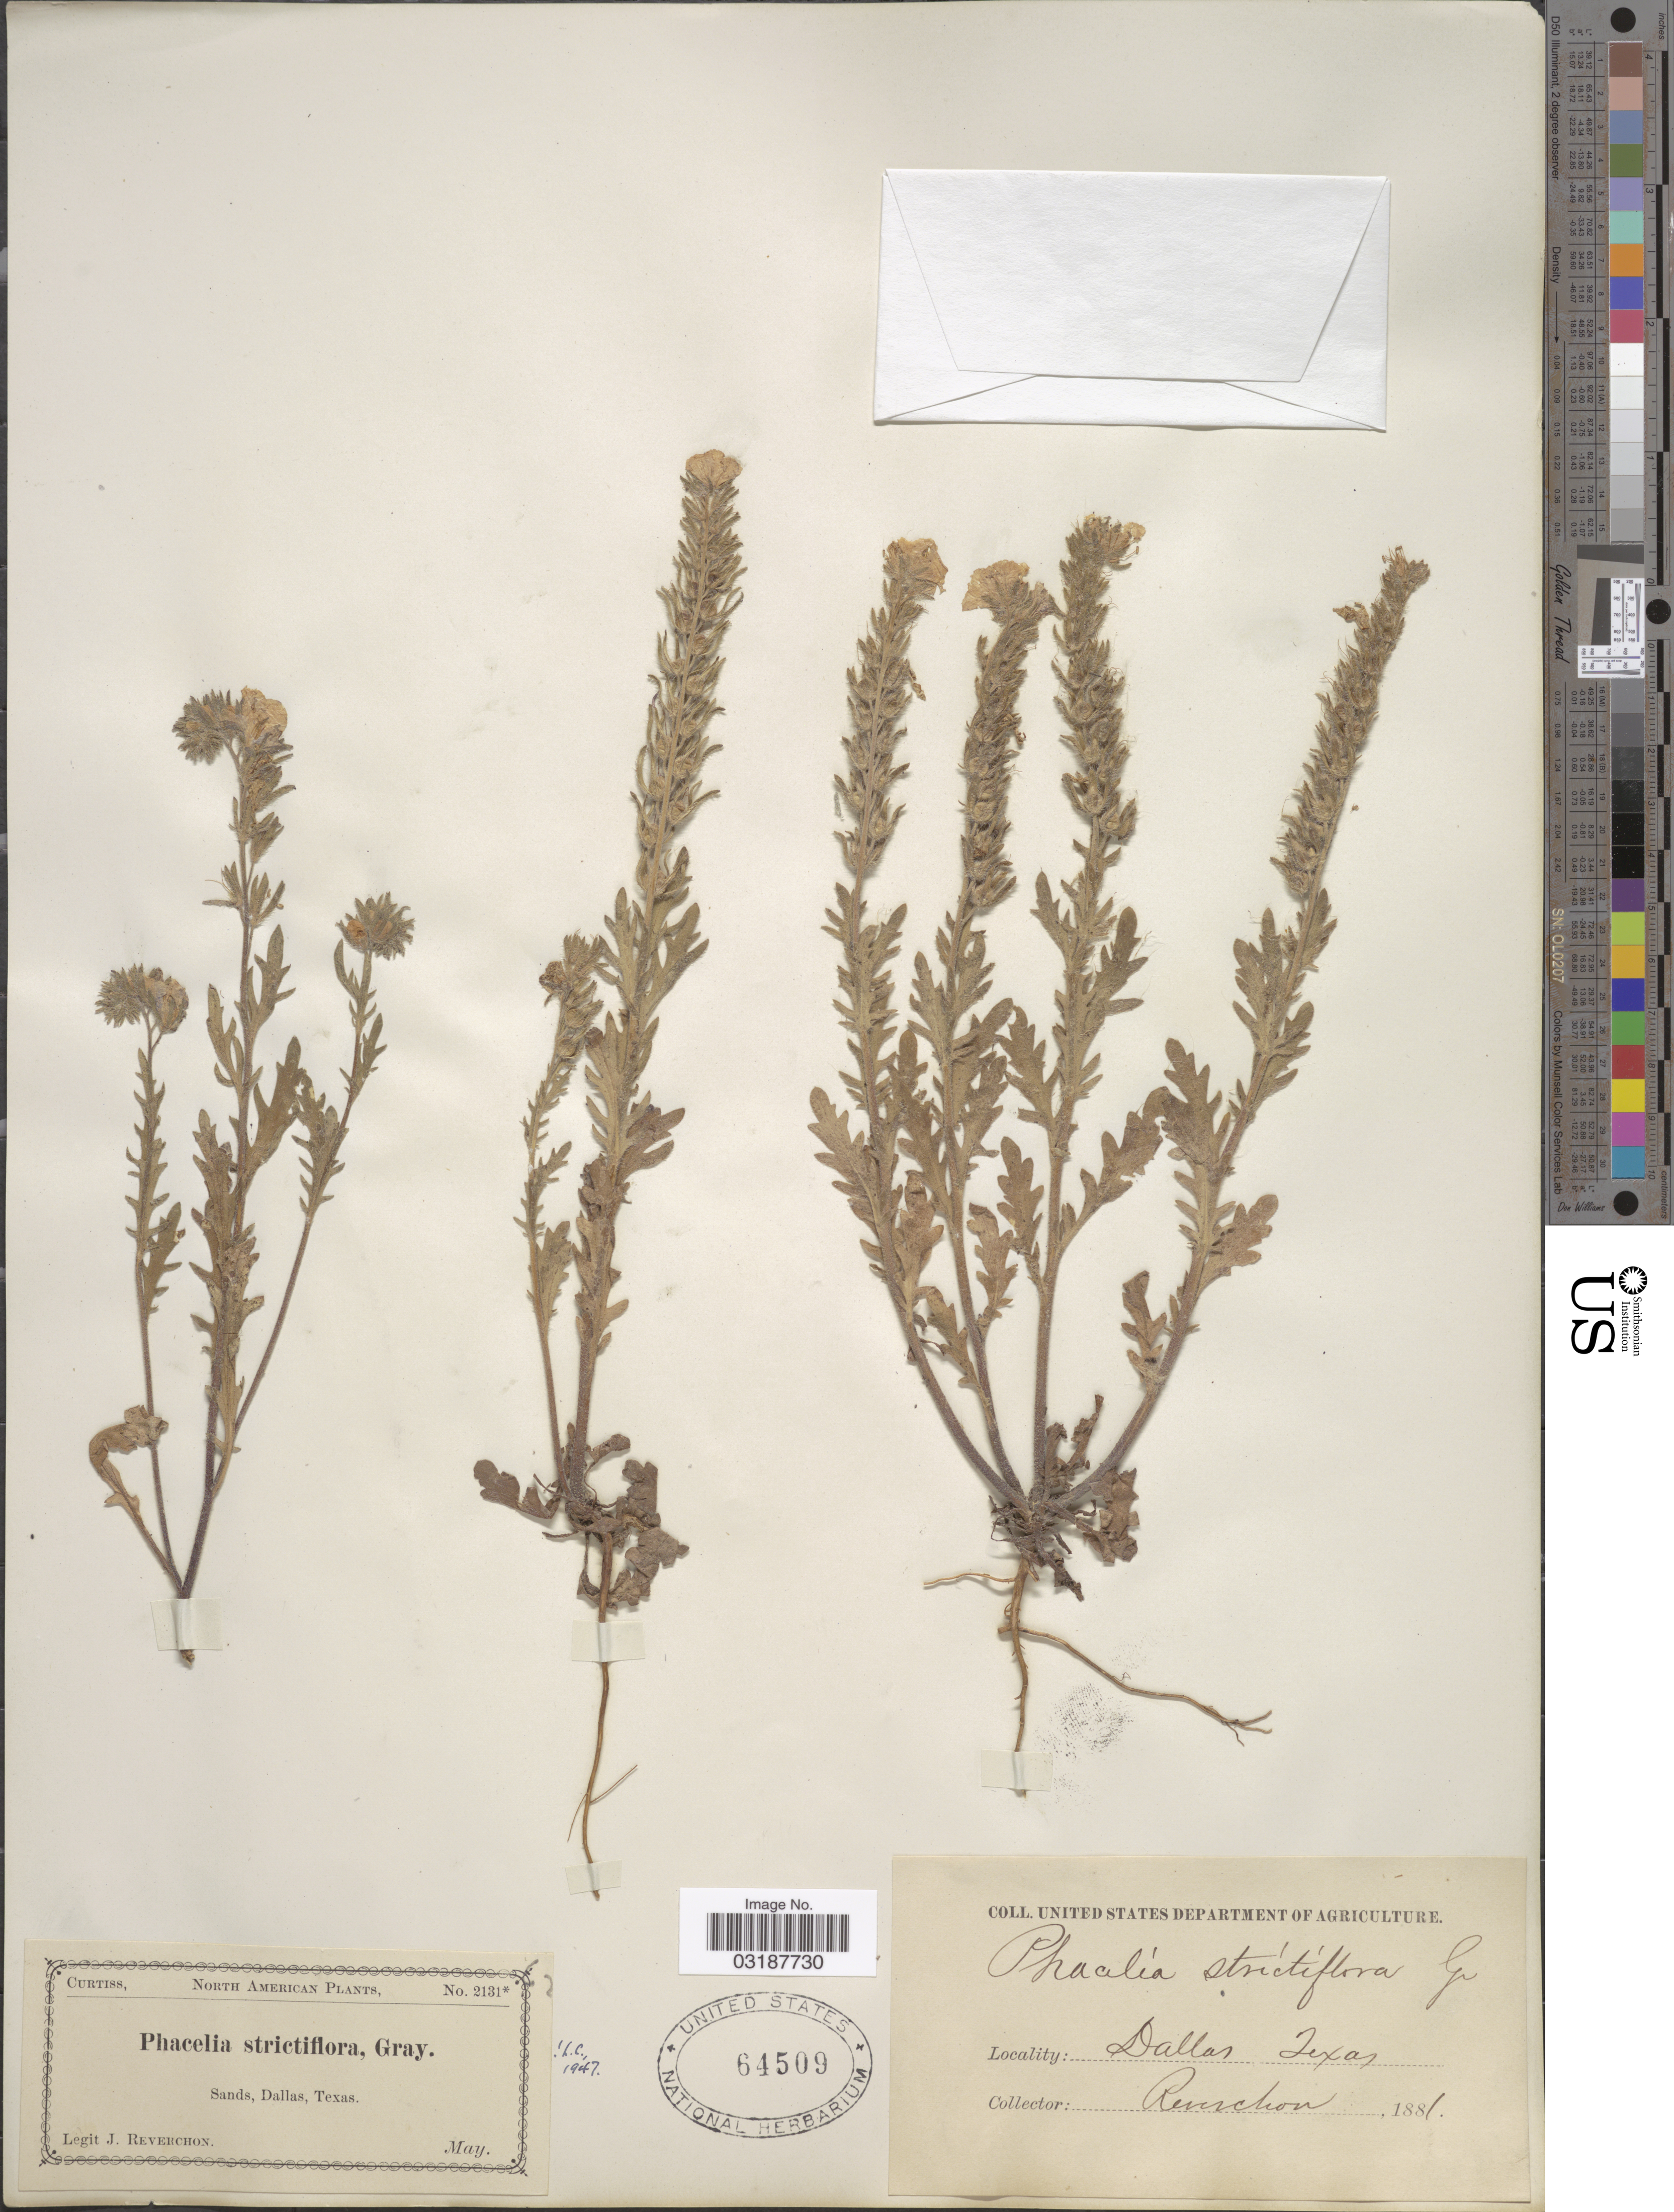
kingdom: Plantae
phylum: Tracheophyta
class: Magnoliopsida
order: Boraginales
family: Hydrophyllaceae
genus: Phacelia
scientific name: Phacelia strictiflora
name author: (Engelm. & A. Gray) A. Gray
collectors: J. Reverchon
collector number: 2131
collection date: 1881-05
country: United States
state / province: Texas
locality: Sands, Dallas, Texas.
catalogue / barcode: US 64509